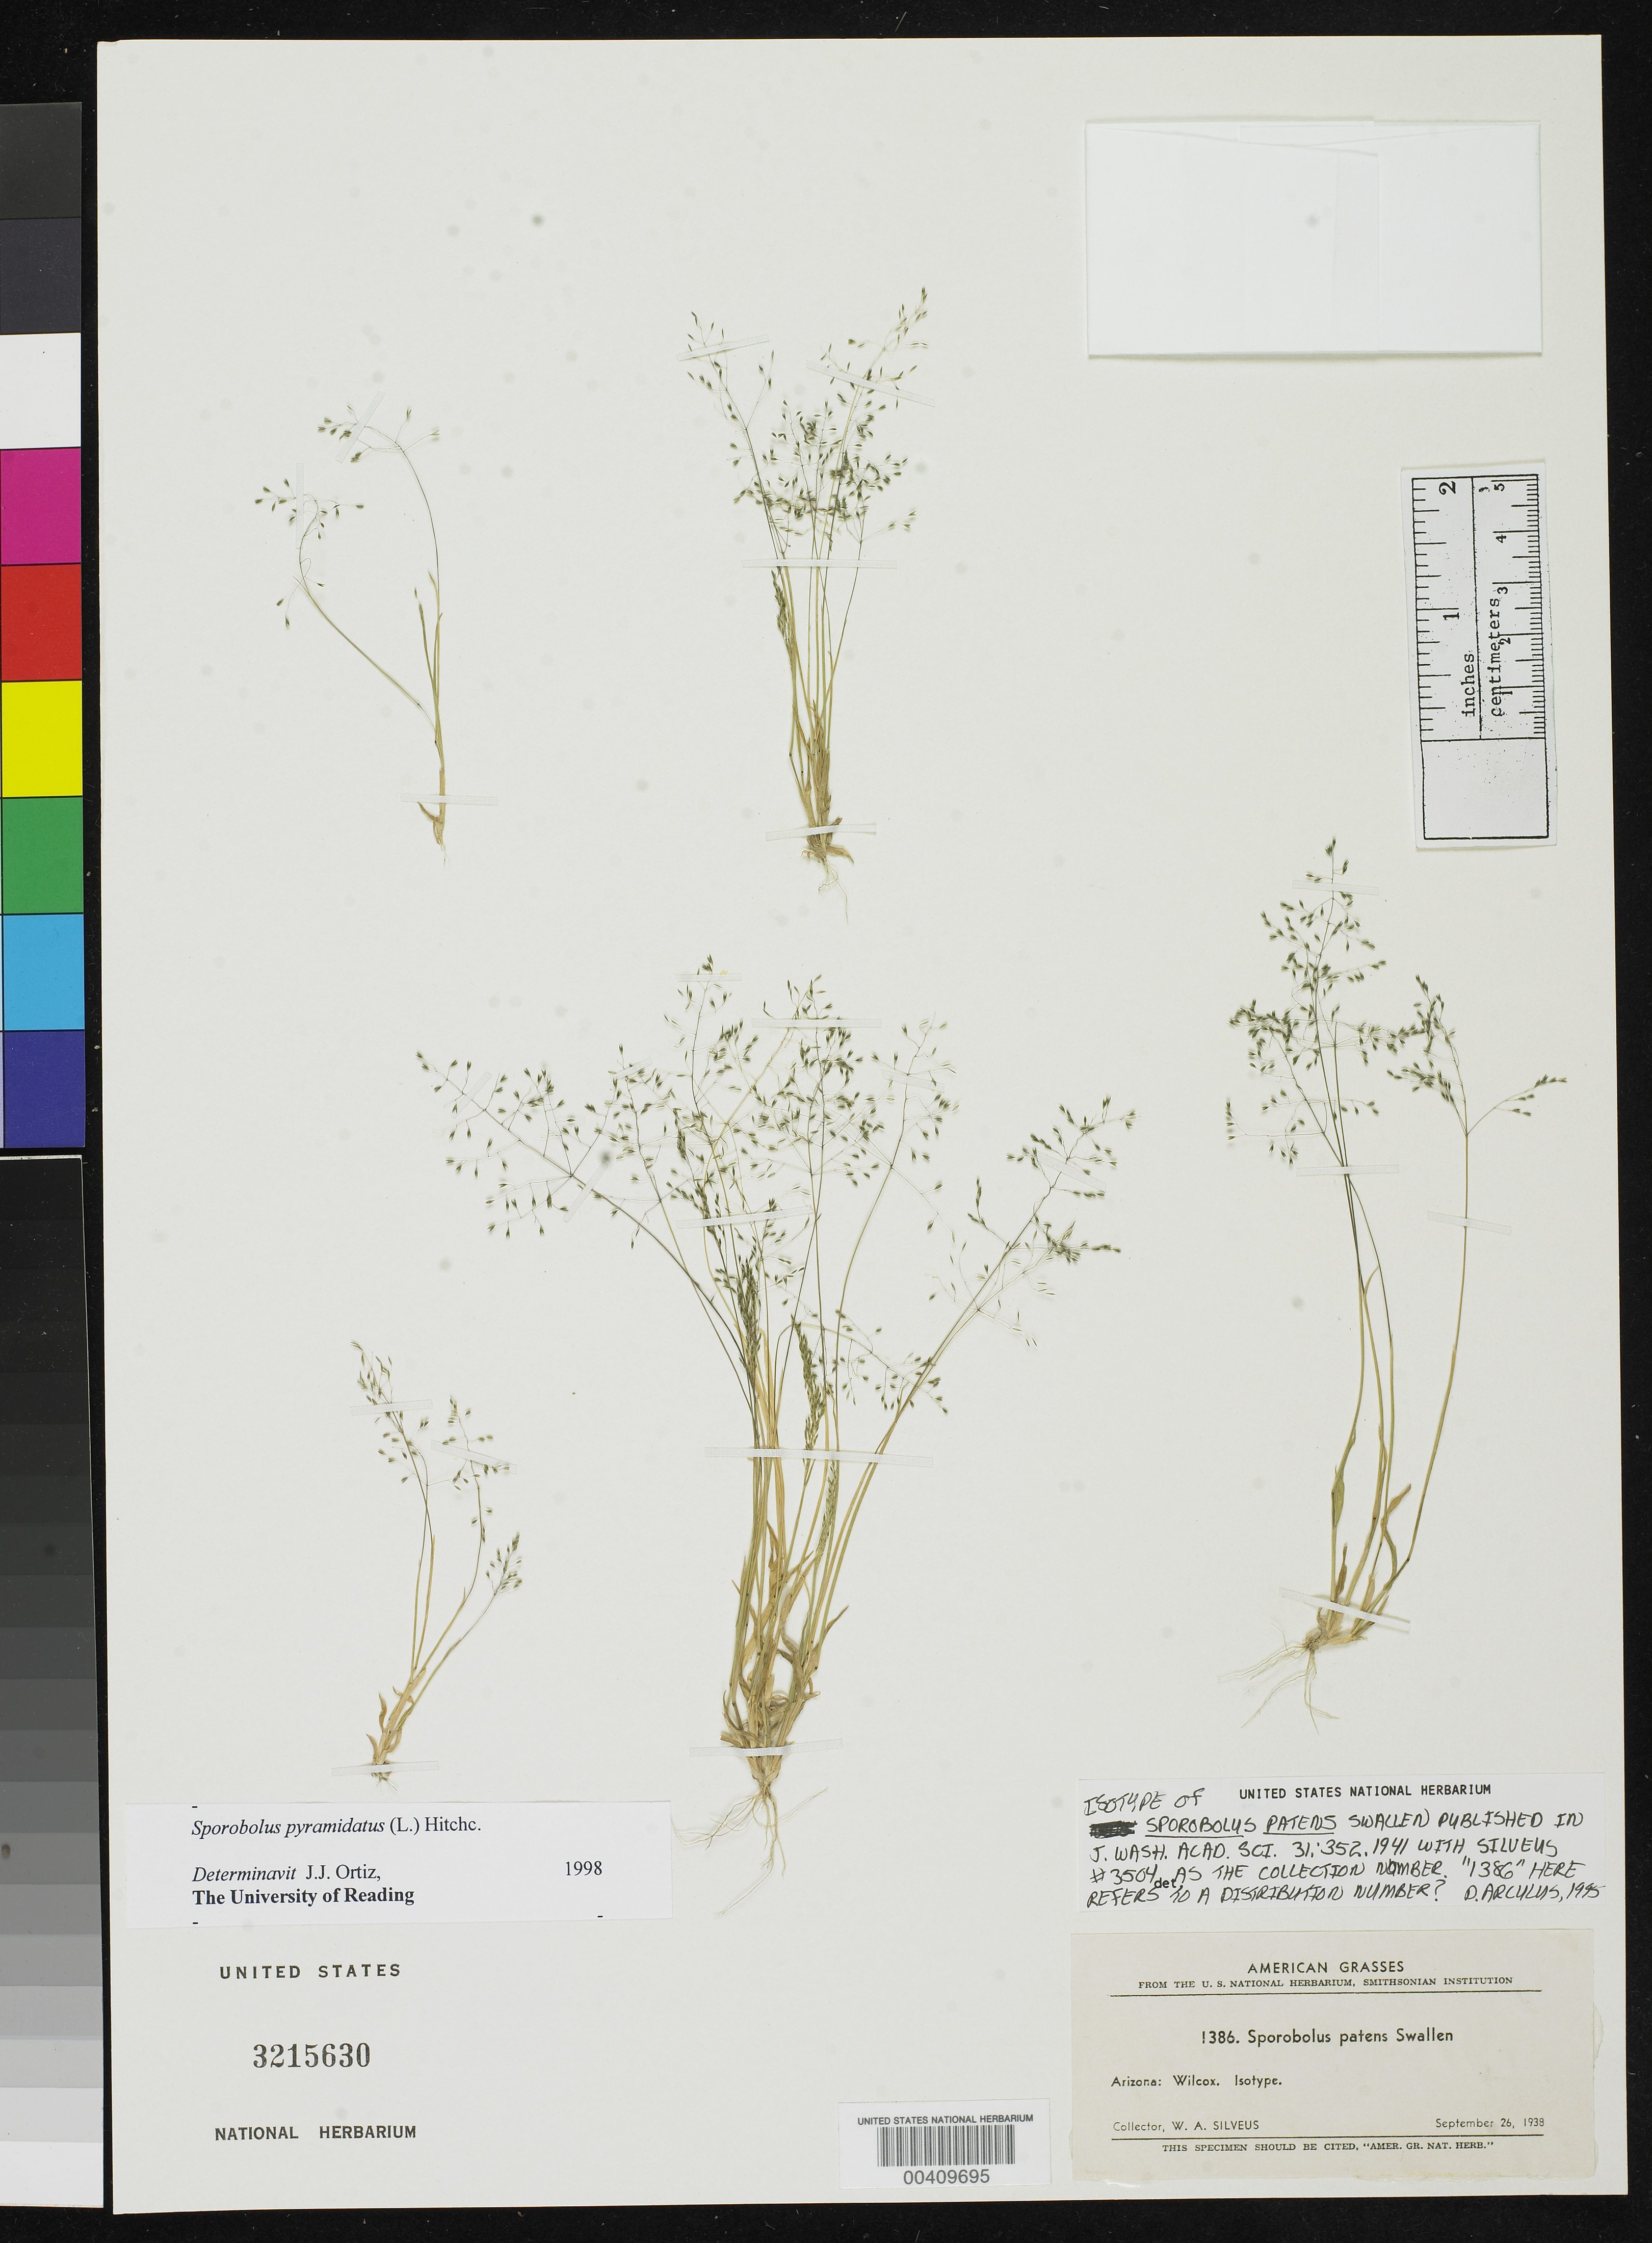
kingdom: Plantae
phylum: Tracheophyta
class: Liliopsida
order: Poales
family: Poaceae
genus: Sporobolus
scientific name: Sporobolus patens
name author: Swallen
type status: Isotype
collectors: W. Silveus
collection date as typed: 26 Sep 1938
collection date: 1938-09-26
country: United States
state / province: Arizona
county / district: Cochise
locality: Wilcox.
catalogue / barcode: US 3215630